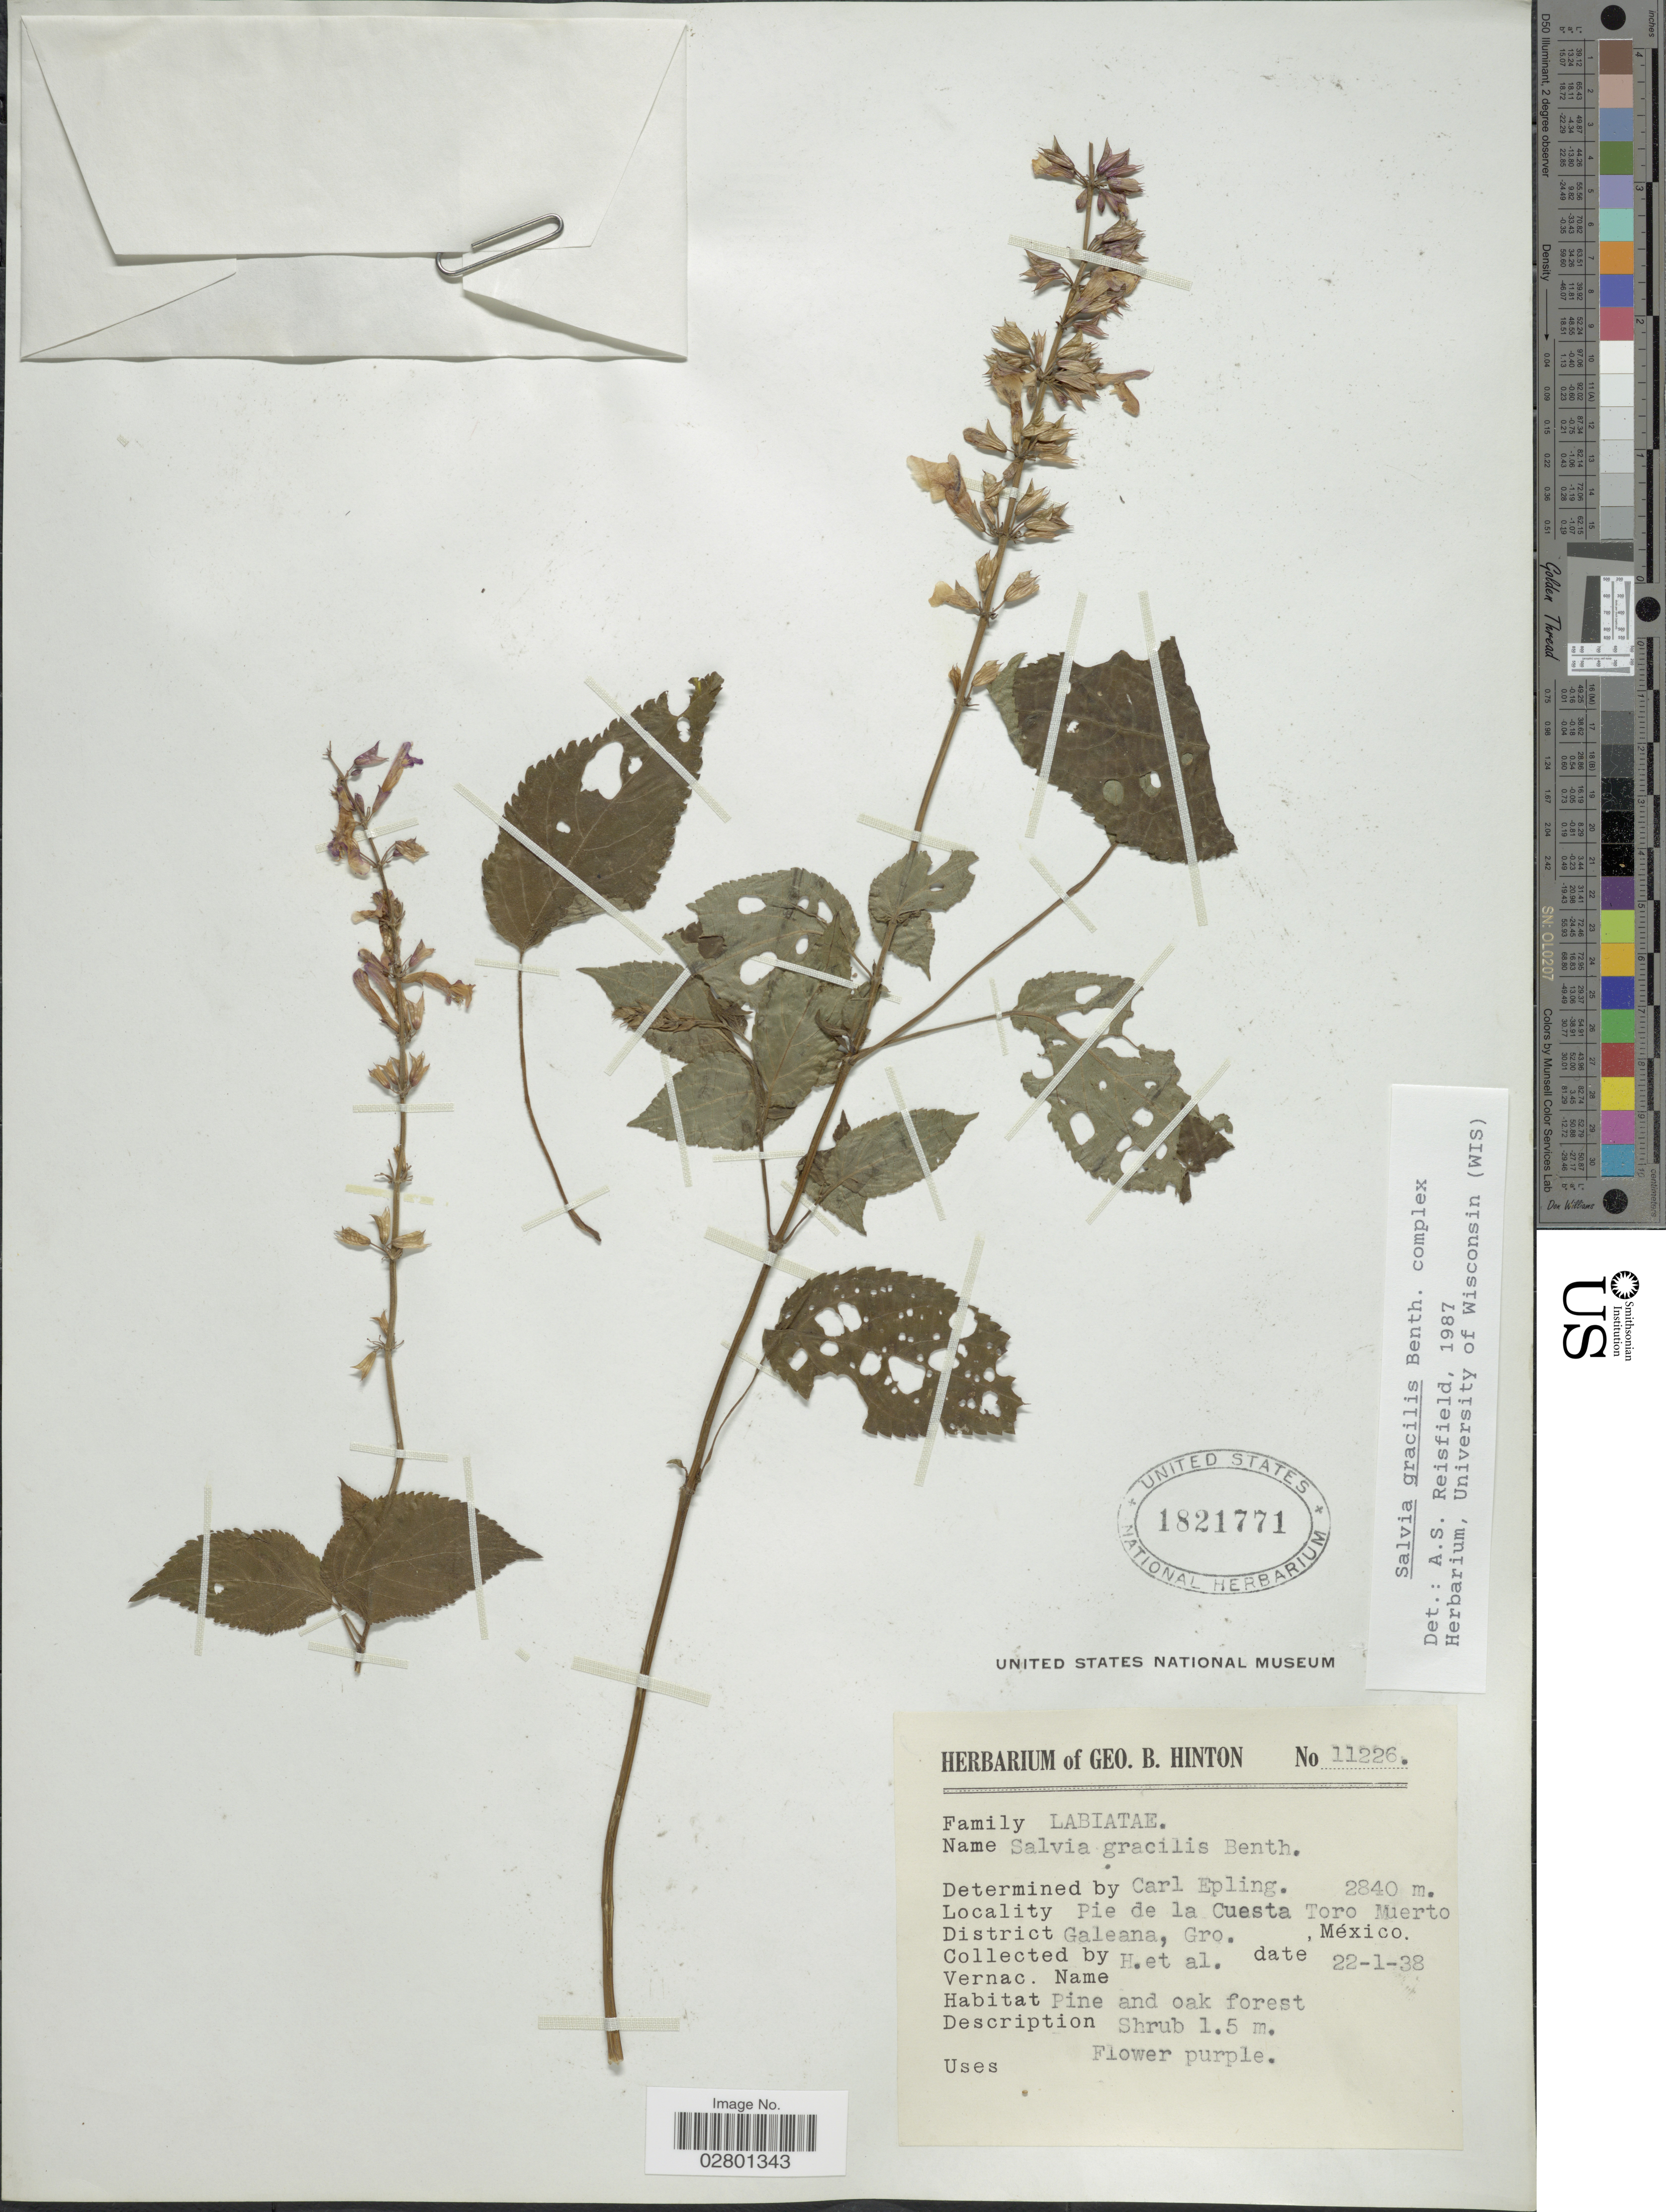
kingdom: Plantae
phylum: Tracheophyta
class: Magnoliopsida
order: Lamiales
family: Lamiaceae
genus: Salvia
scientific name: Salvia gracilis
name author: Benth.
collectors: G. B. Hinton & et al.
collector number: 11226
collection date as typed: Transcribed d/m/y: 22/1/38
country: Mexico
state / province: Guerrero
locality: Pie de la Cuesta Toro Muerto, District Galeana, Gro.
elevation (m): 2840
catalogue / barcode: US 1821771